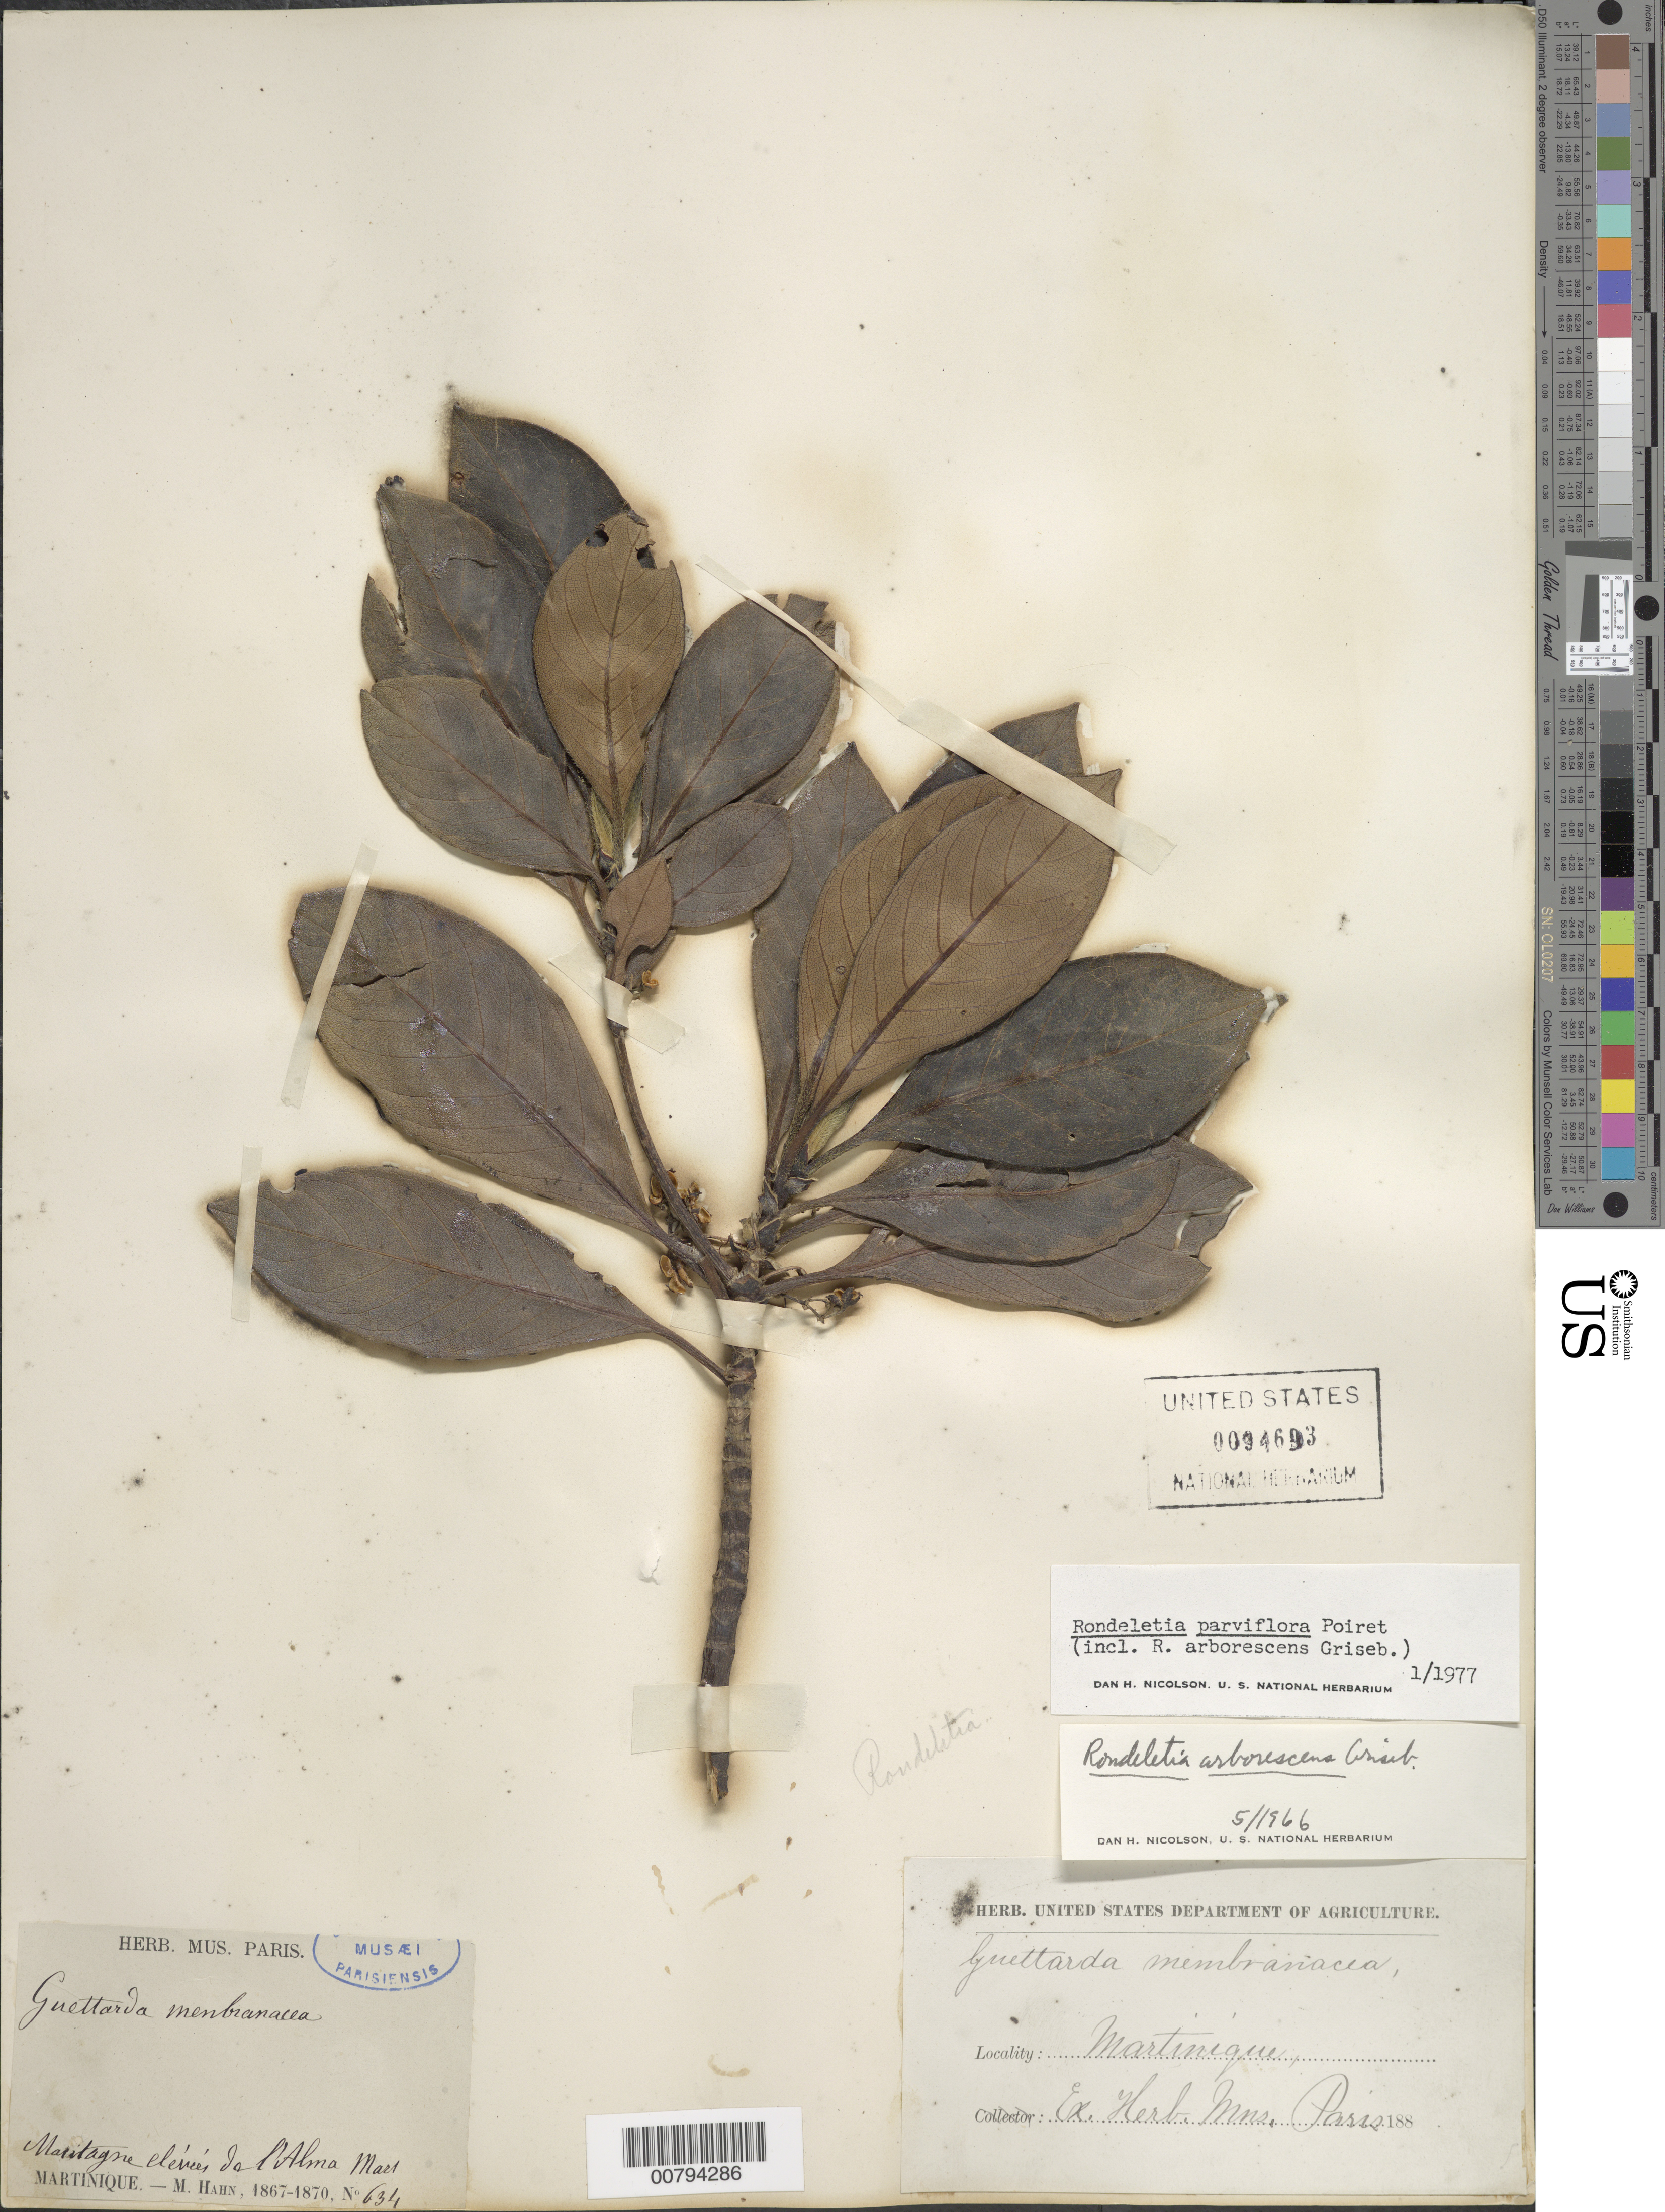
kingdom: Plantae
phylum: Tracheophyta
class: Magnoliopsida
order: Gentianales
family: Rubiaceae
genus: Rondeletia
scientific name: Rondeletia parviflora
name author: Poir.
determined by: Nicholson, D. H., (US), NMNH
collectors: M. Hahn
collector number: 634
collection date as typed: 1867 to -- --- 1870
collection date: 1867/1870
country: Martinique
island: Martinique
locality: --- de l'Alma Mars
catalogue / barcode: US 94693